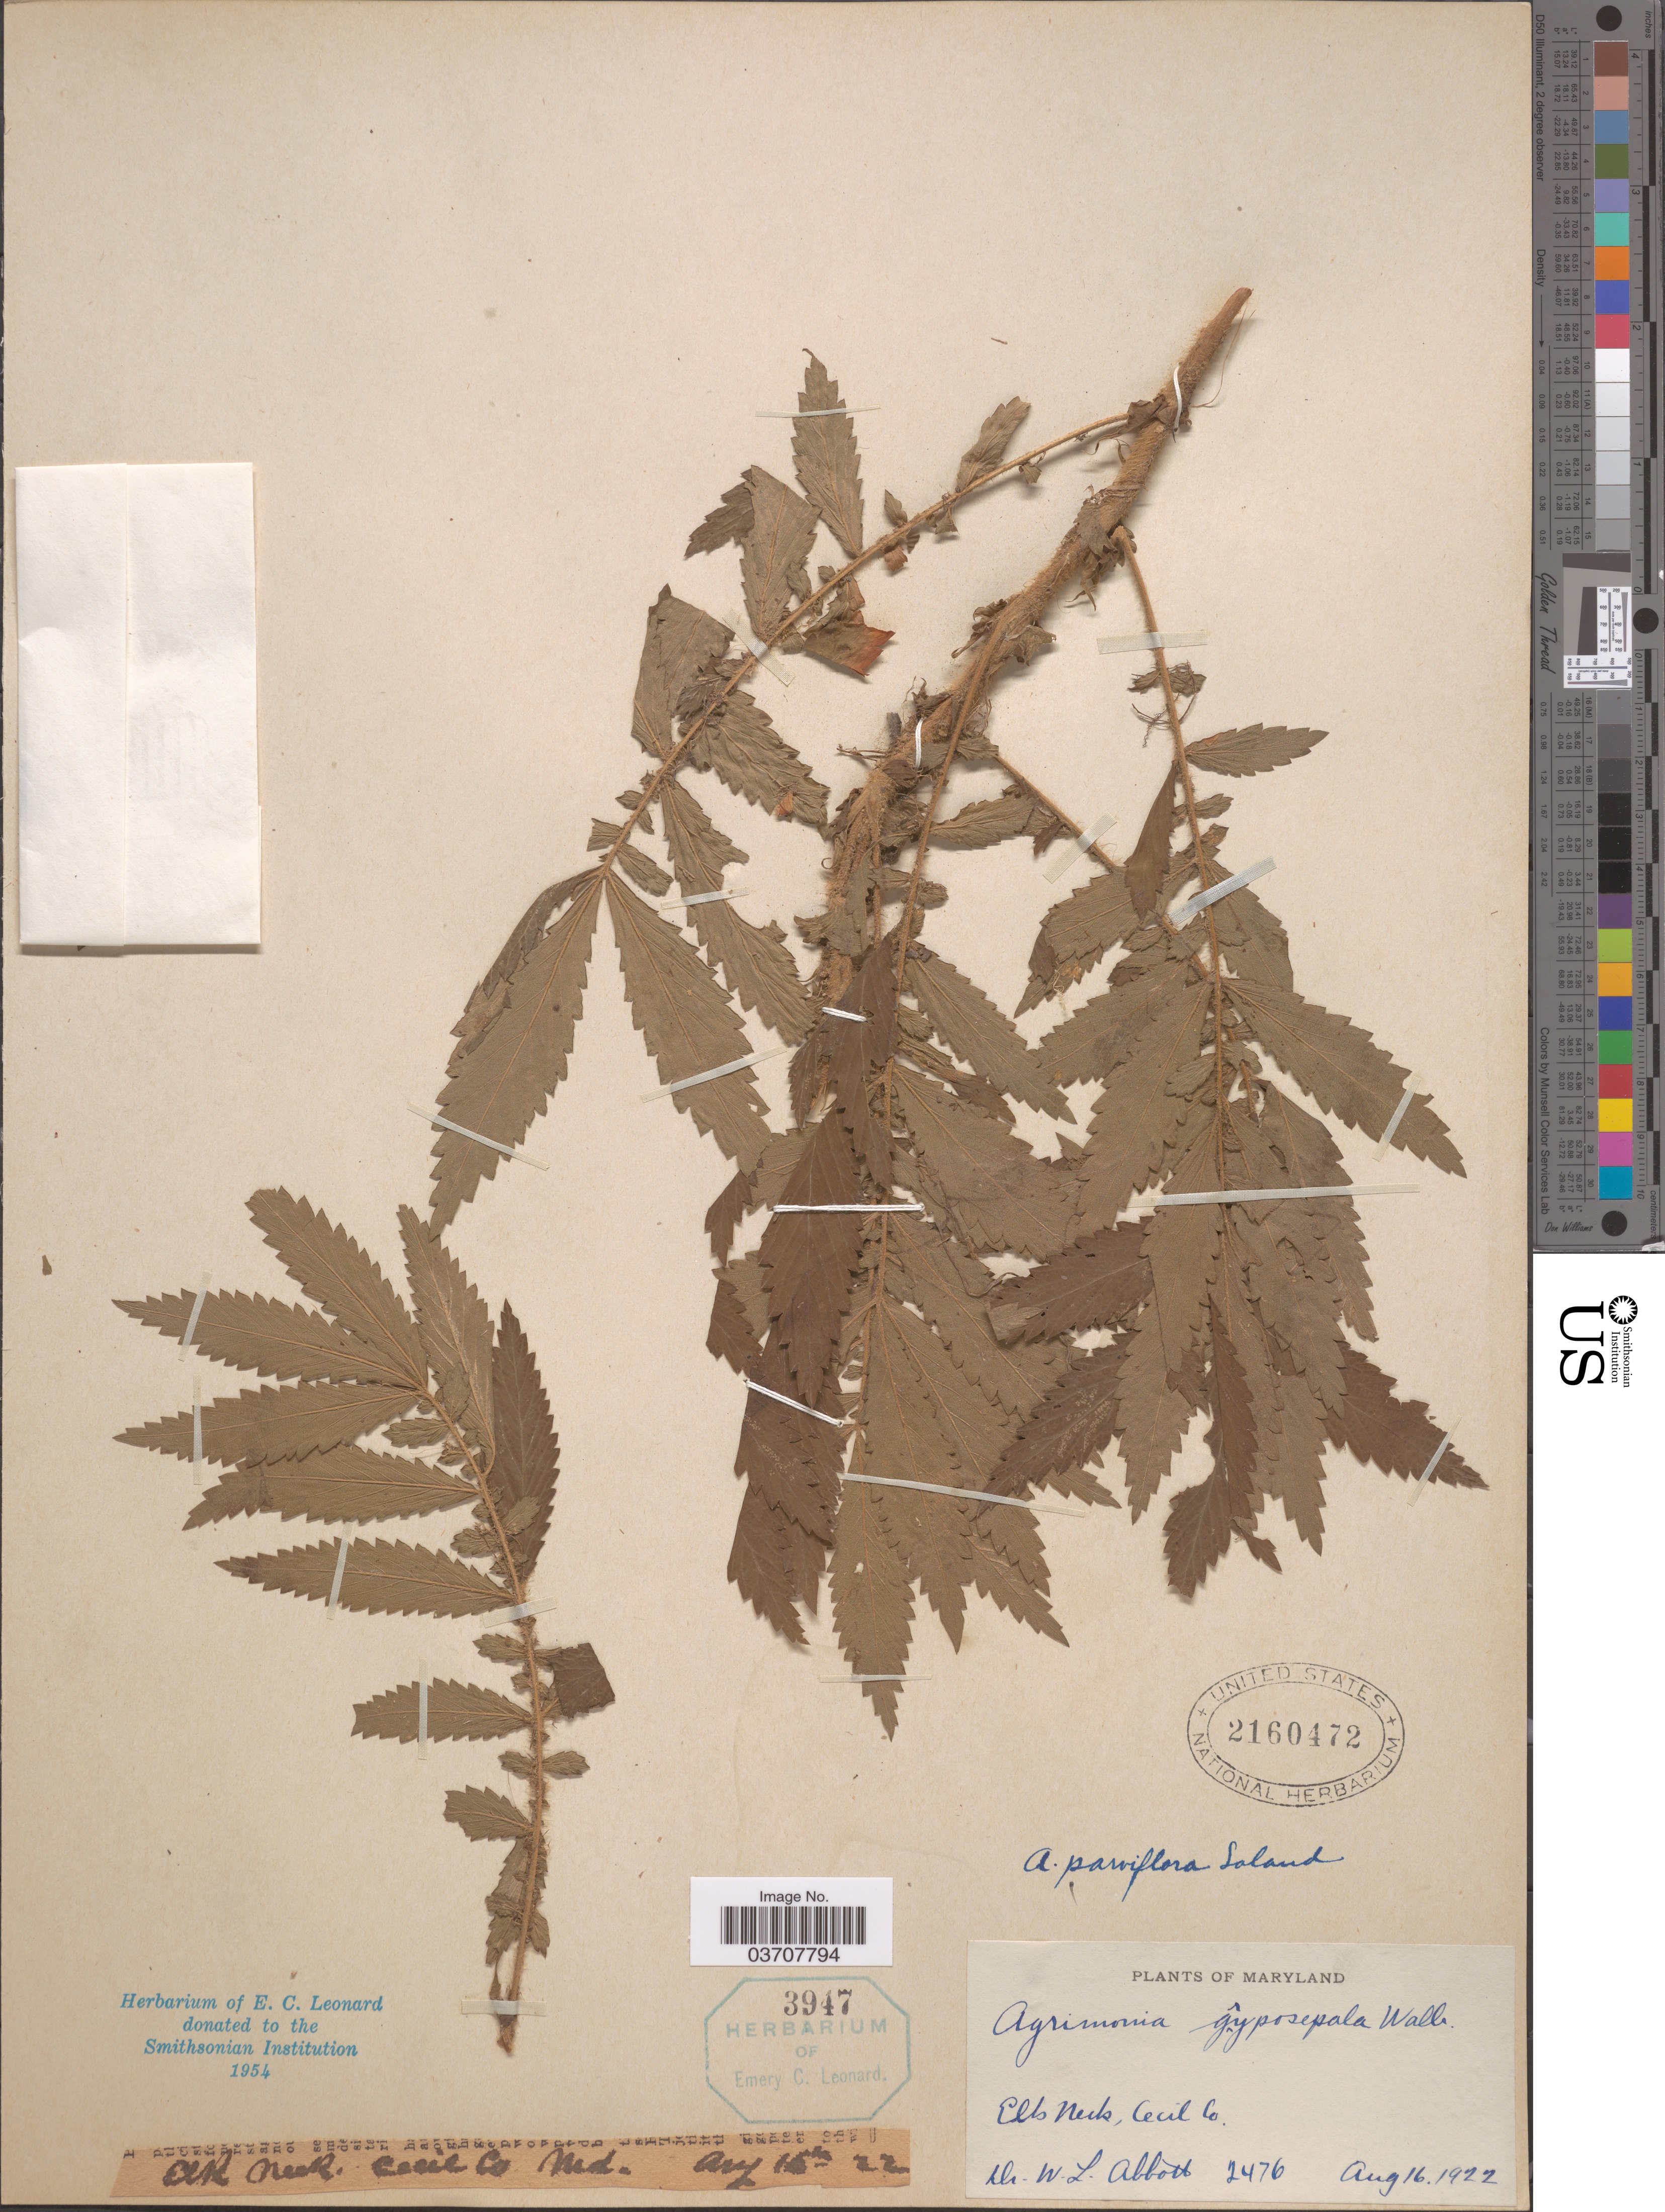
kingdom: Plantae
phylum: Tracheophyta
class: Magnoliopsida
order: Rosales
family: Rosaceae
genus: Agrimonia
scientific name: Agrimonia parviflora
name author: Aiton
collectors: W. L. Abbott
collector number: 2476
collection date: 1922-08-16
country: United States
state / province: Maryland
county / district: Cecil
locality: Elk Neck, Cecil Co.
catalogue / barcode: US 2160472